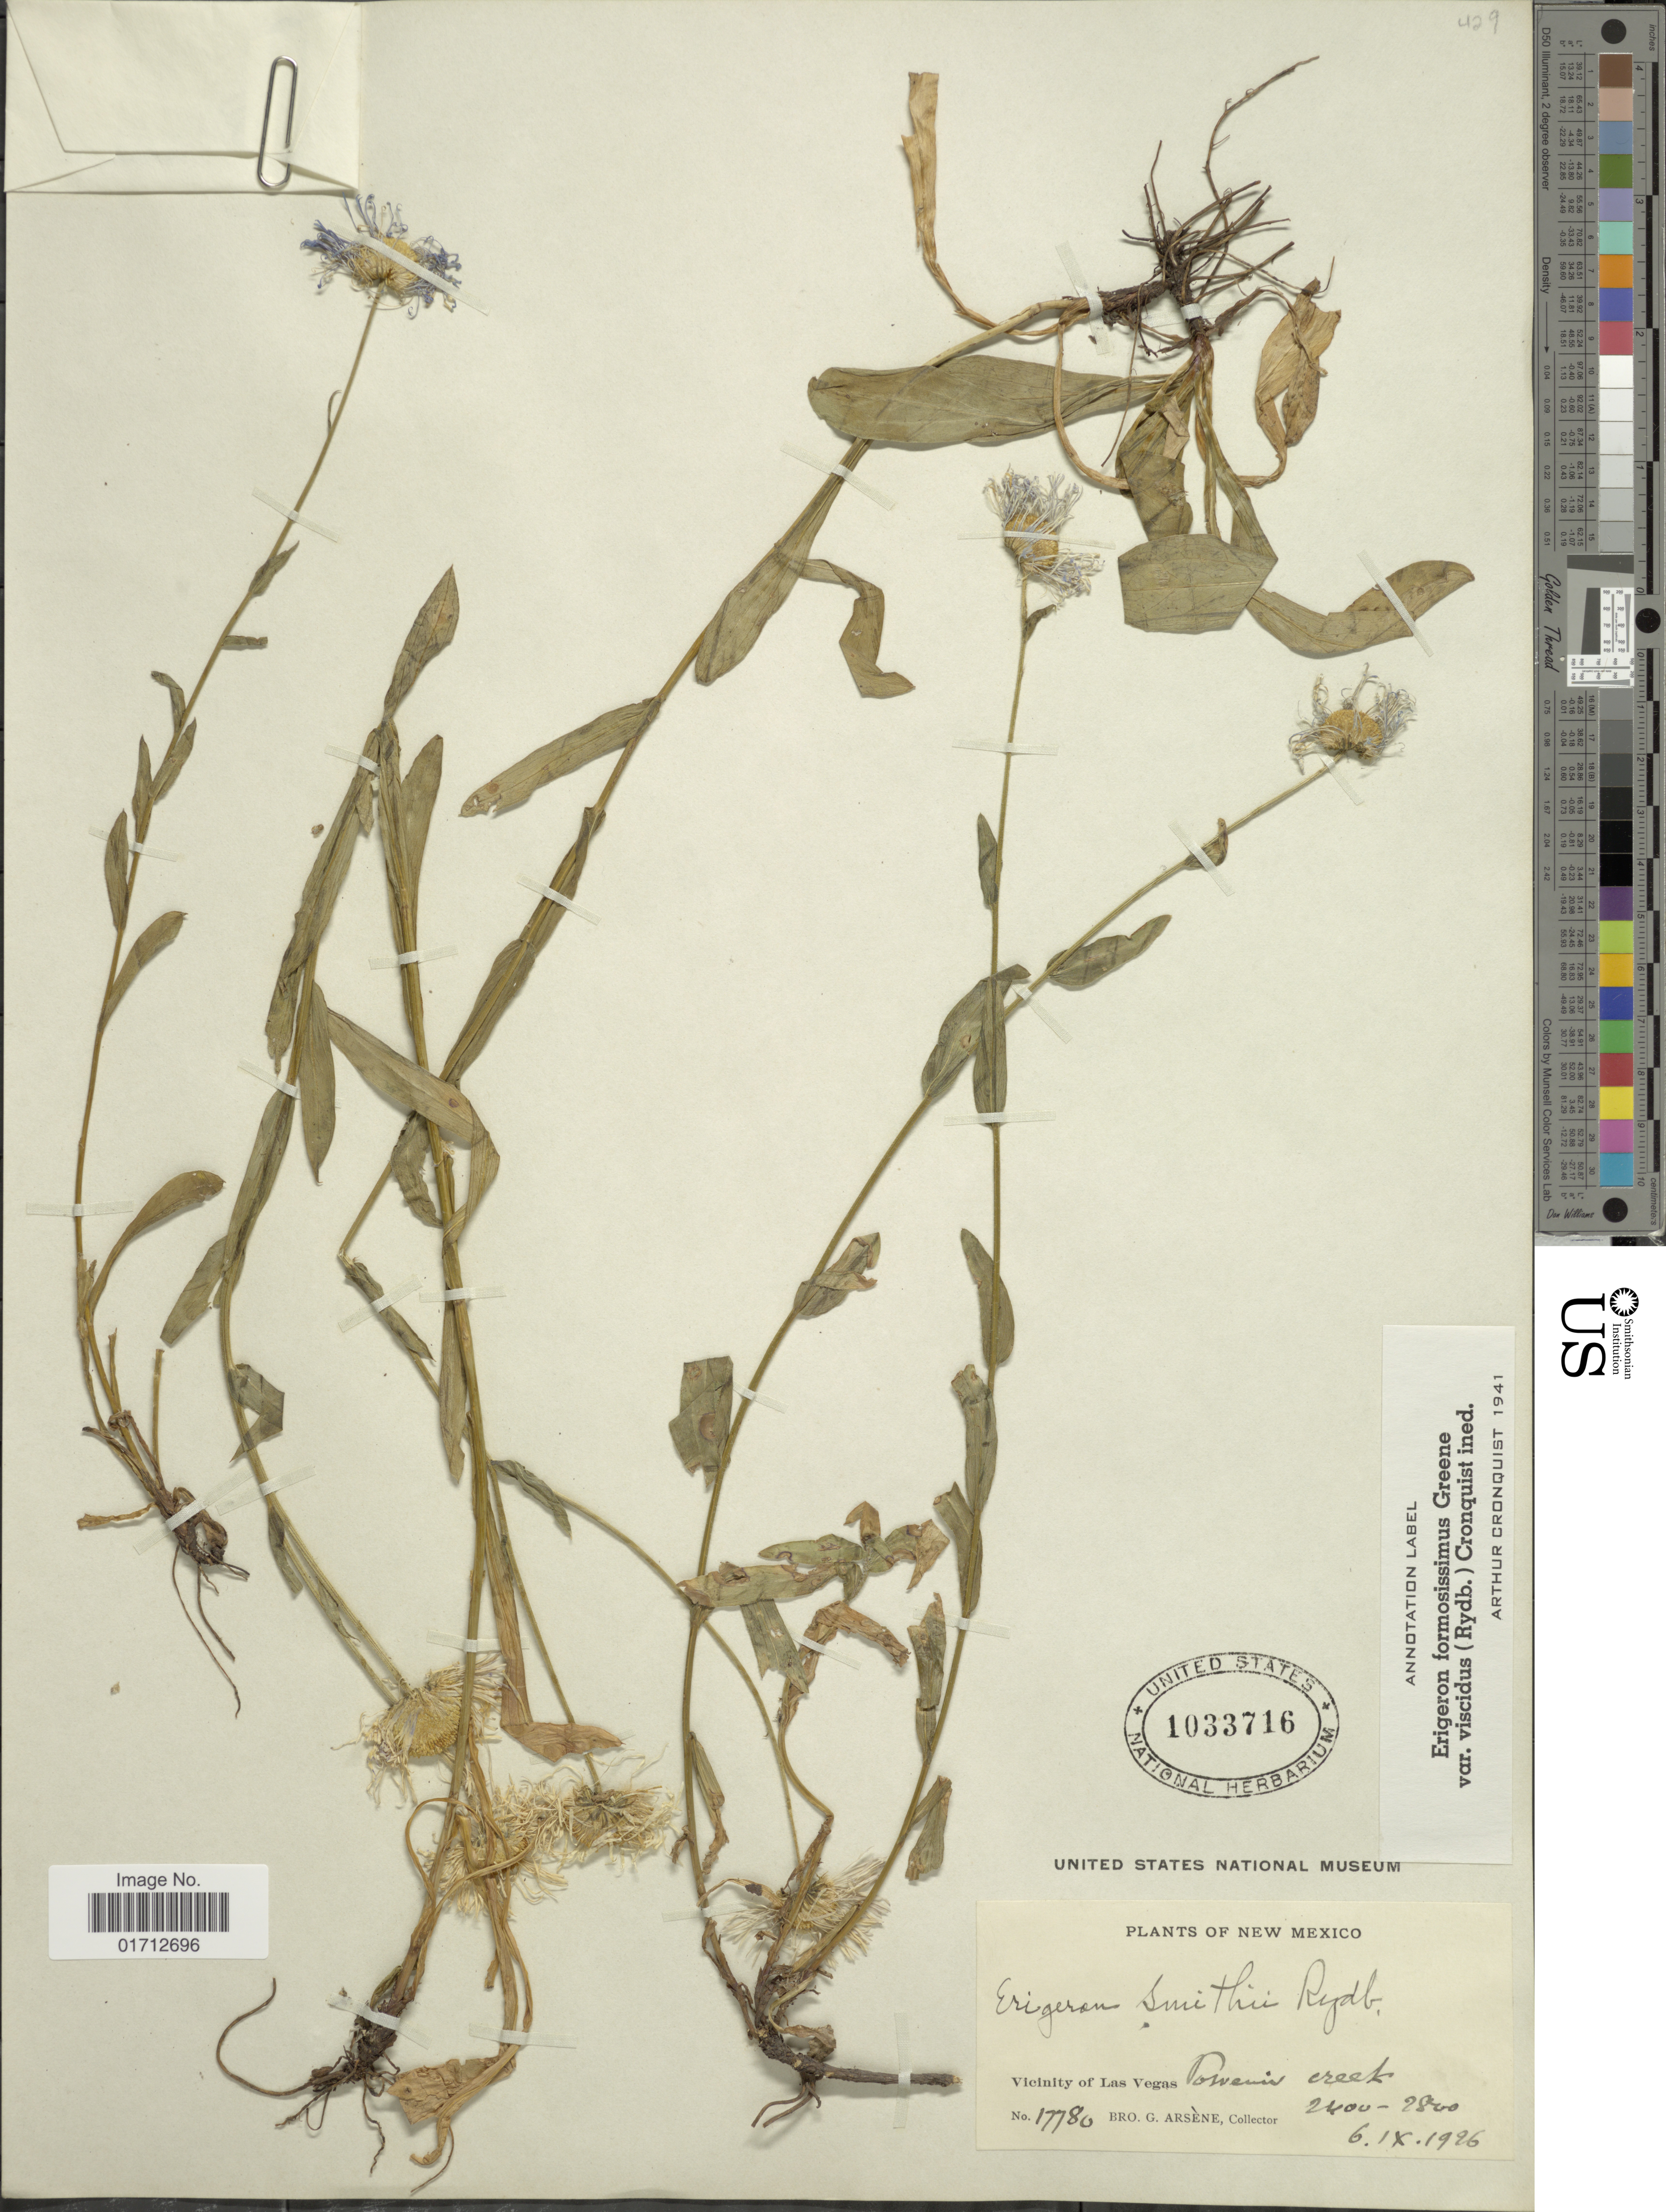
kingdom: Plantae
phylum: Tracheophyta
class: Magnoliopsida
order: Asterales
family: Asteraceae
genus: Erigeron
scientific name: Erigeron formosissimus var. viscidus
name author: (Rydb.) Cronq.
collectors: Bro. G. Arsène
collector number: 17780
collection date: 1929-09-06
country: United States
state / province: New Mexico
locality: Vicinity of Las Vegas, Porvenir Creek.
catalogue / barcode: US 1033716